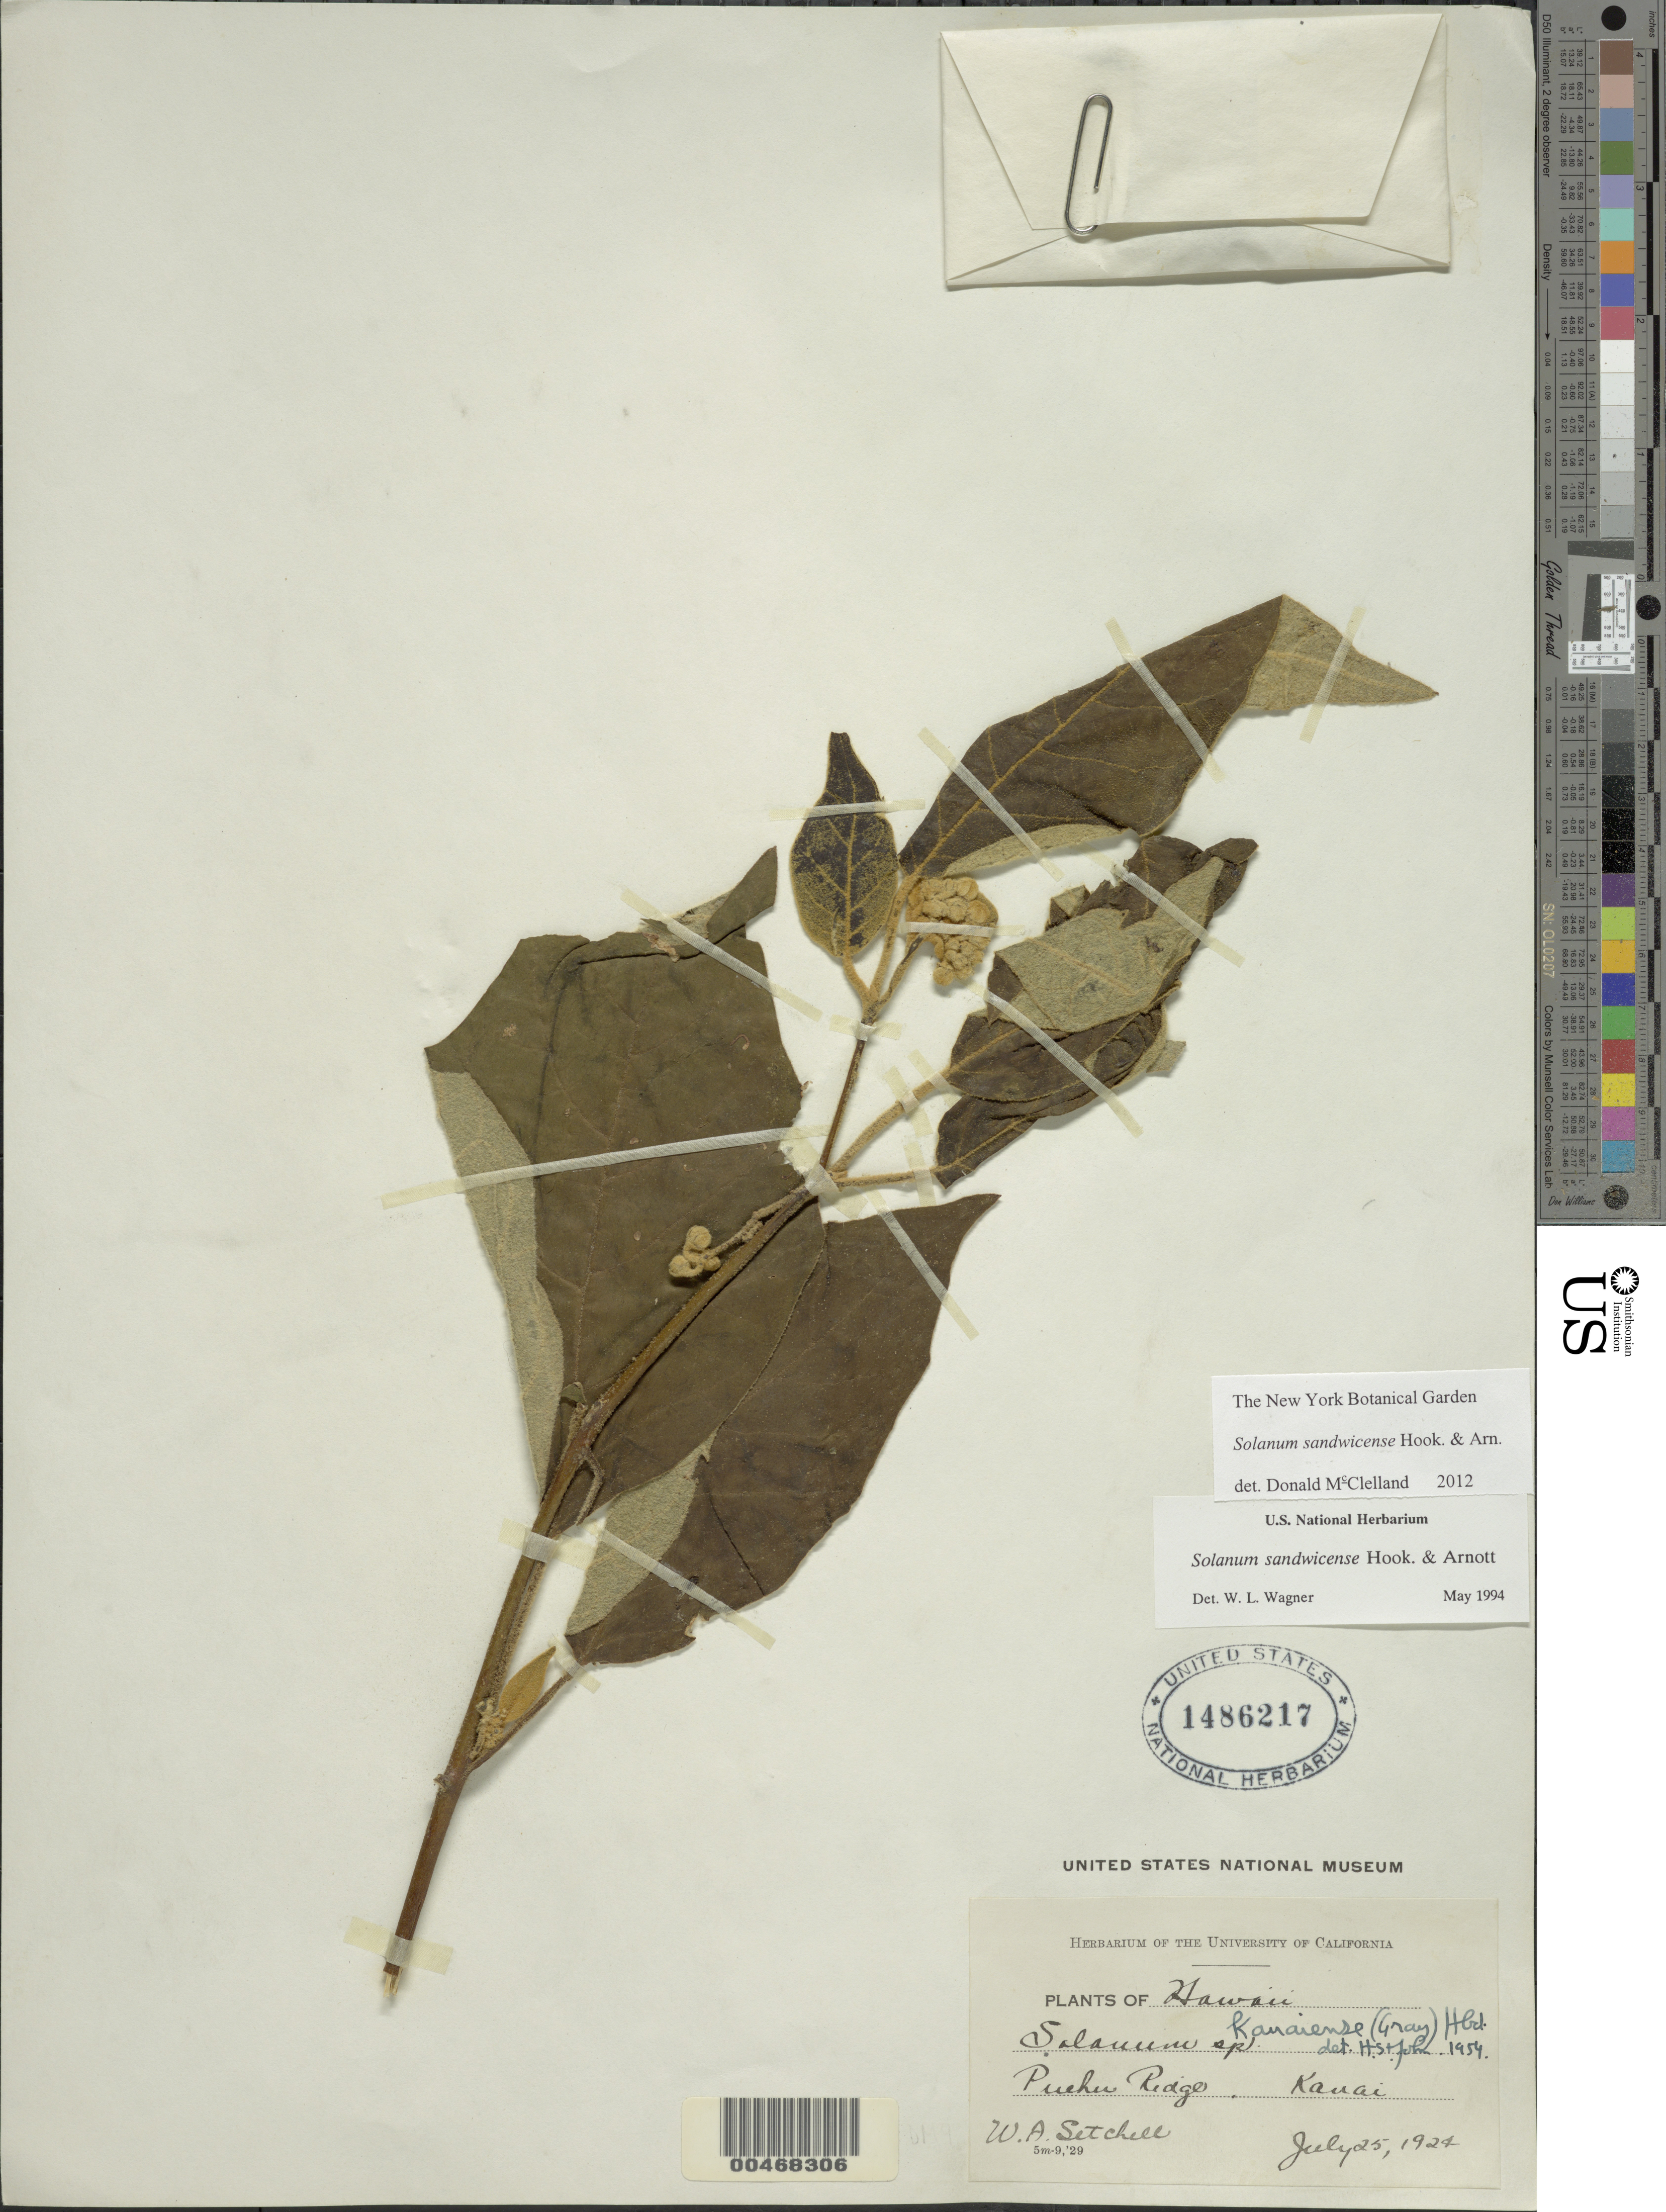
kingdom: Plantae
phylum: Tracheophyta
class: Magnoliopsida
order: Solanales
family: Solanaceae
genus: Solanum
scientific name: Solanum sandwicense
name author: Hook. & Arn.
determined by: Wagner, W. L., (BOT), Smithsonian Institution - National Museum of Natural History (UNITED STATES)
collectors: W. Setchell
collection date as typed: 25 Jul 1924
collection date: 1924-07-25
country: United States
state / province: Hawaii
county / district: Kauai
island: Kaua'i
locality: Puehu Ridge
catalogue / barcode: US 1486217